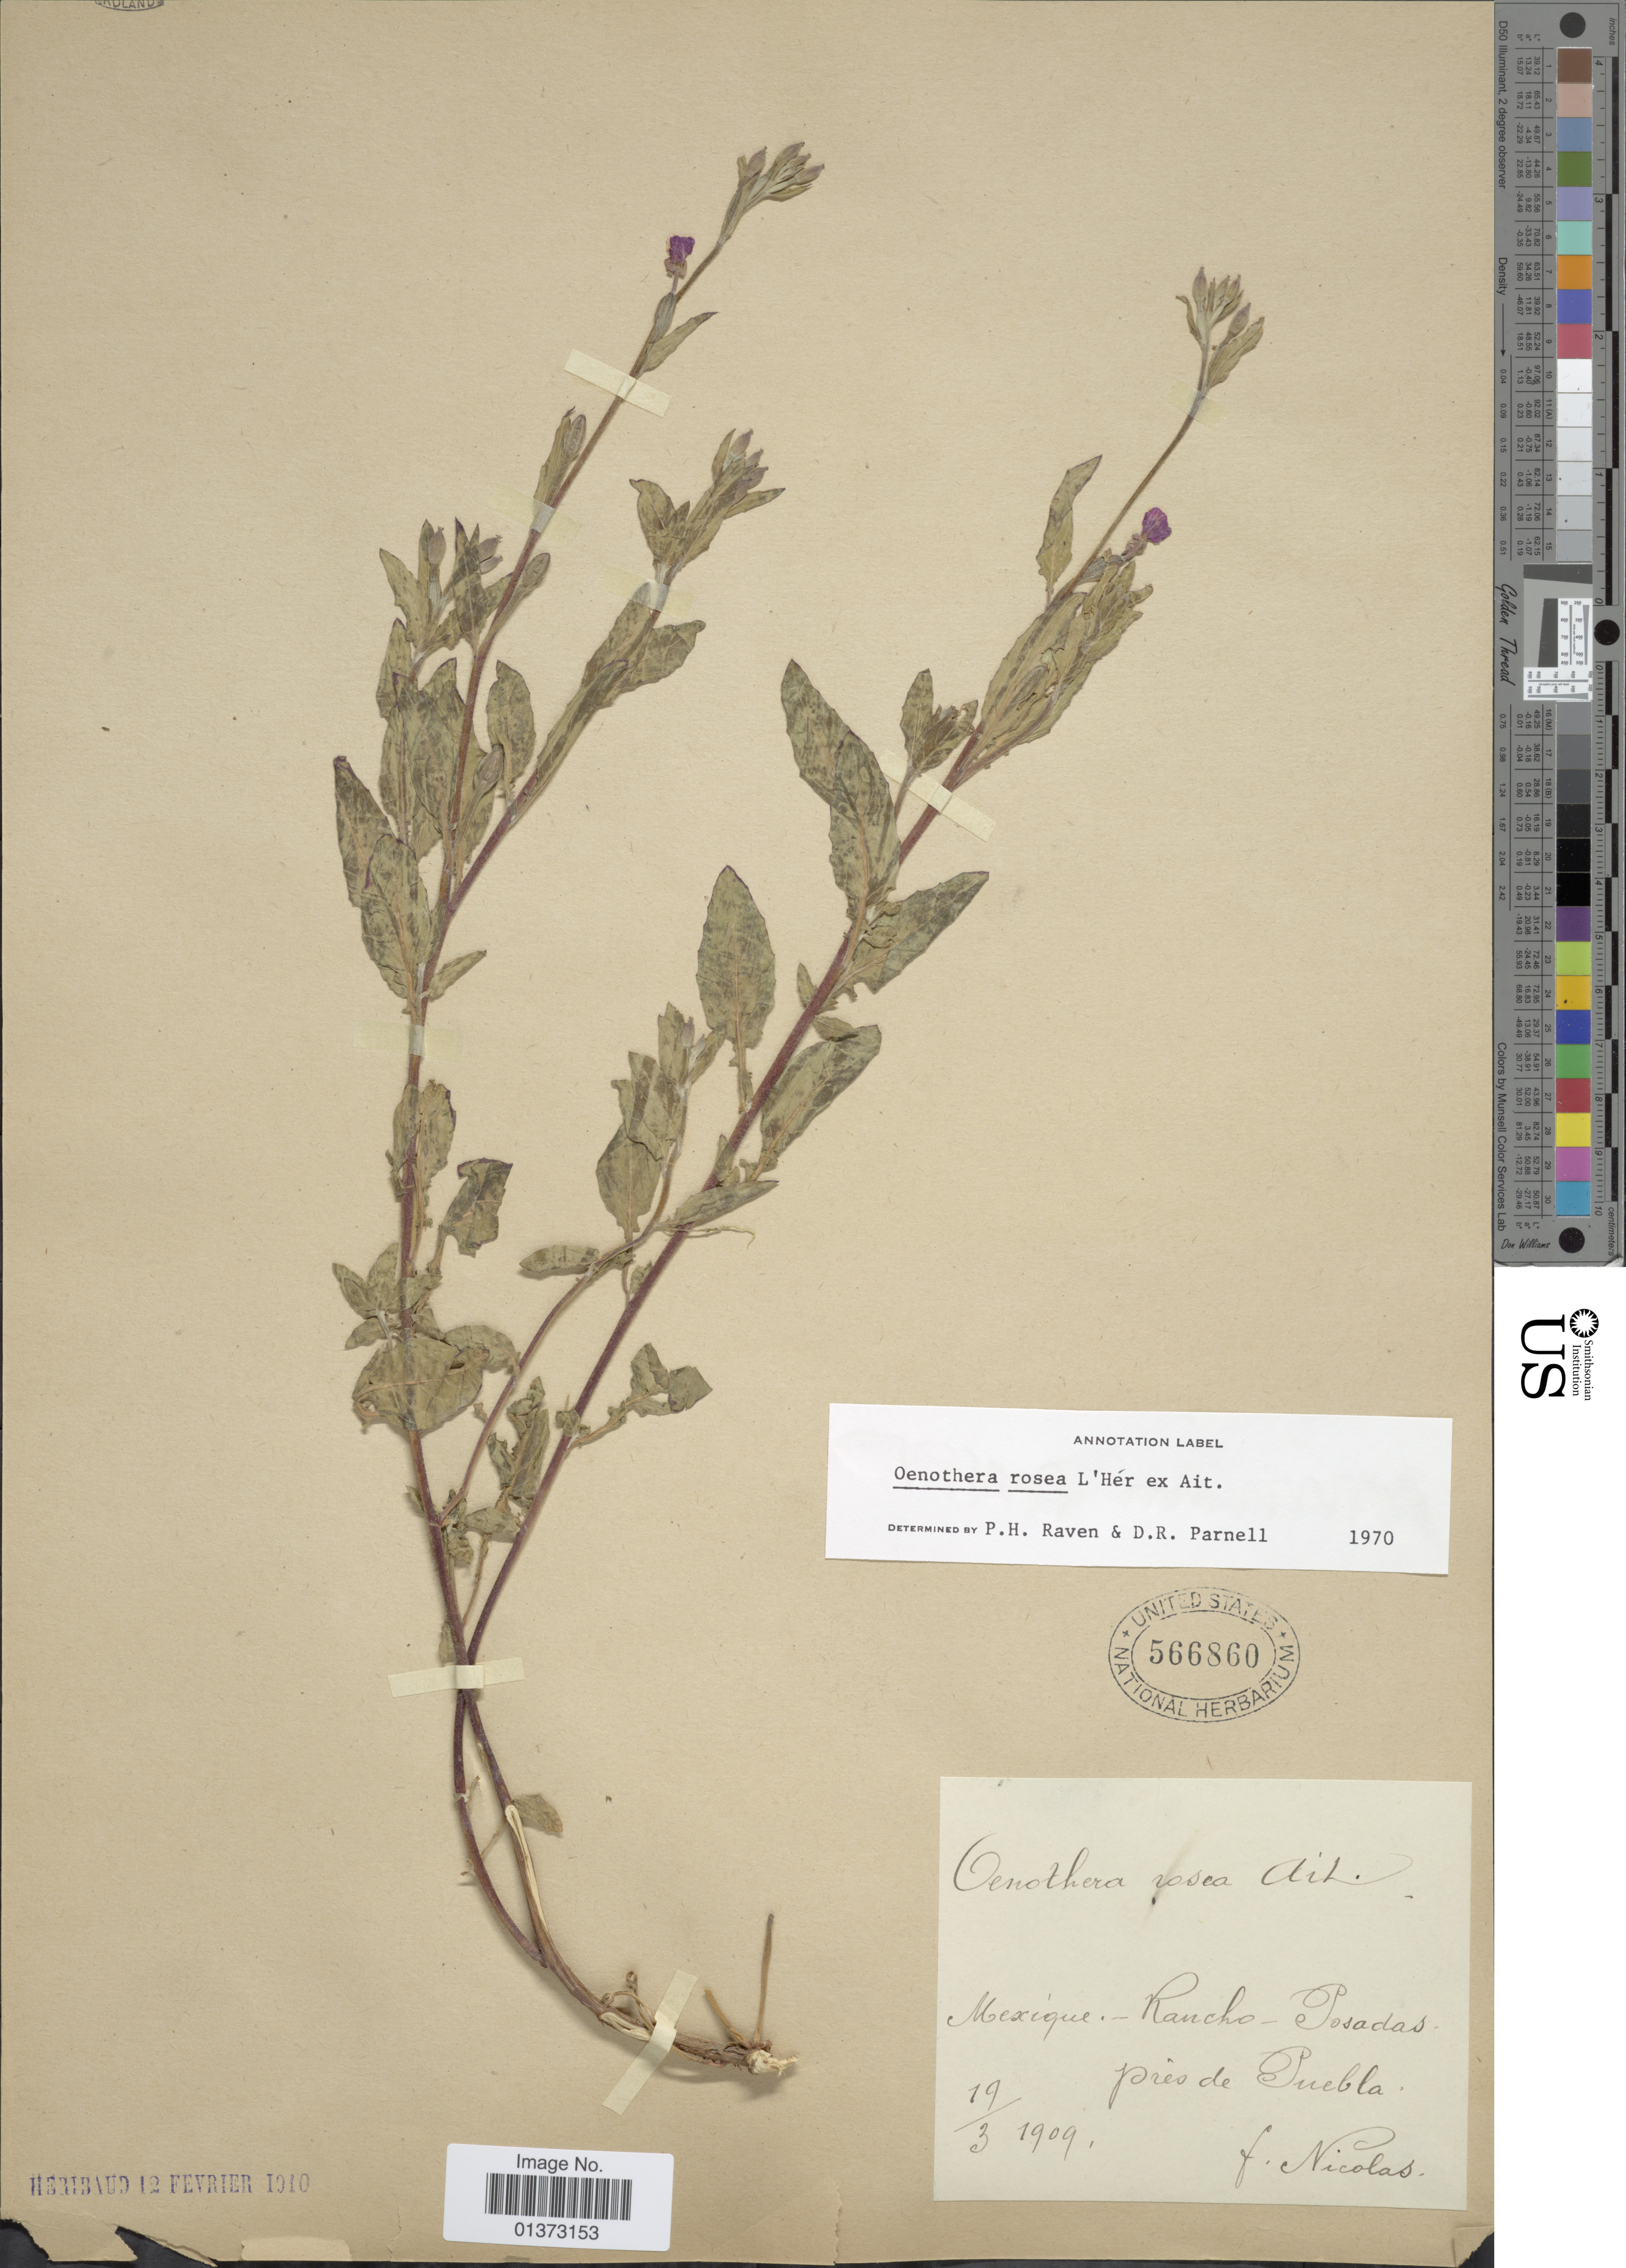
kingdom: Plantae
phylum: Tracheophyta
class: Magnoliopsida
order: Myrtales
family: Onagraceae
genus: Oenothera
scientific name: Oenothera rosea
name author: L'Hér. ex Aiton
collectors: F. Nicolas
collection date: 1909-03-19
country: Mexico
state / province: Puebla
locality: Rancho - Posadas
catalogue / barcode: US 566860